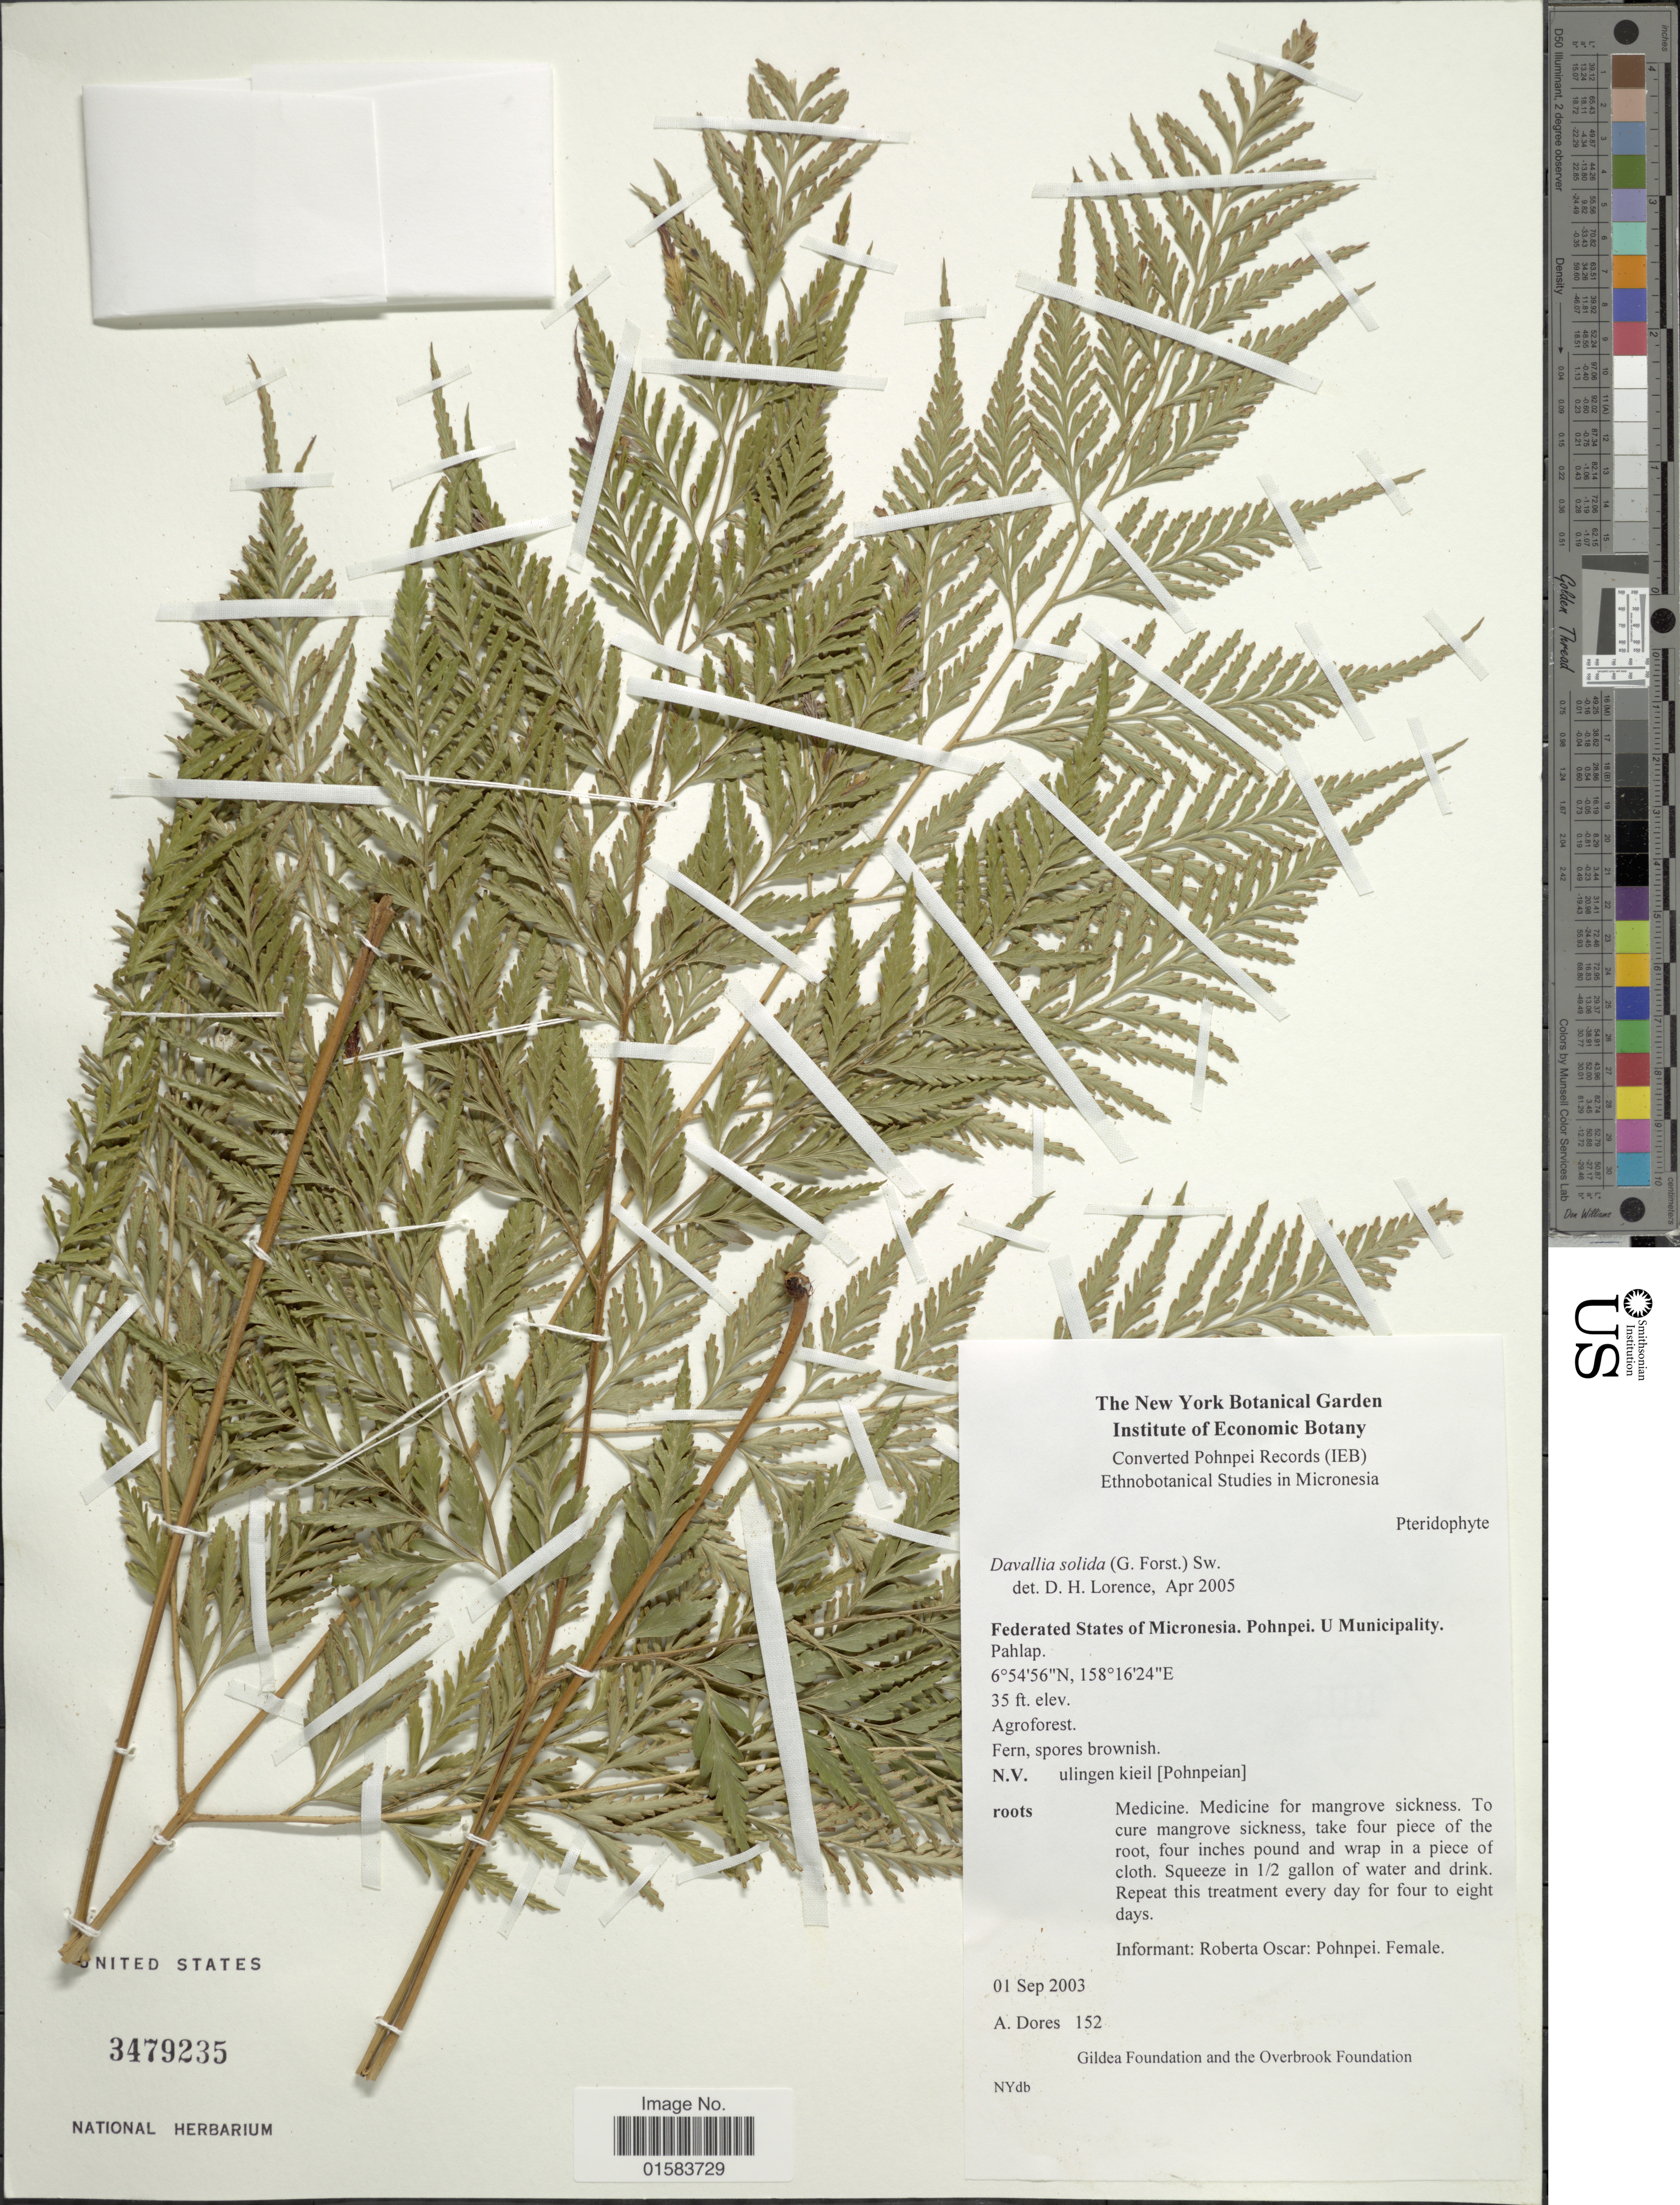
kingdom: Plantae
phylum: Tracheophyta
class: Polypodiopsida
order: Polypodiales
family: Davalliaceae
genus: Davallia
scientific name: Davallia solida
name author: (G. Forst.) Sw.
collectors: A. Dores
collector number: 152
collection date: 2003-09-01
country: Micronesia, Federated States of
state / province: Pohnpei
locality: U Municipality, Pahlap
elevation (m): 11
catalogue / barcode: US 3479235